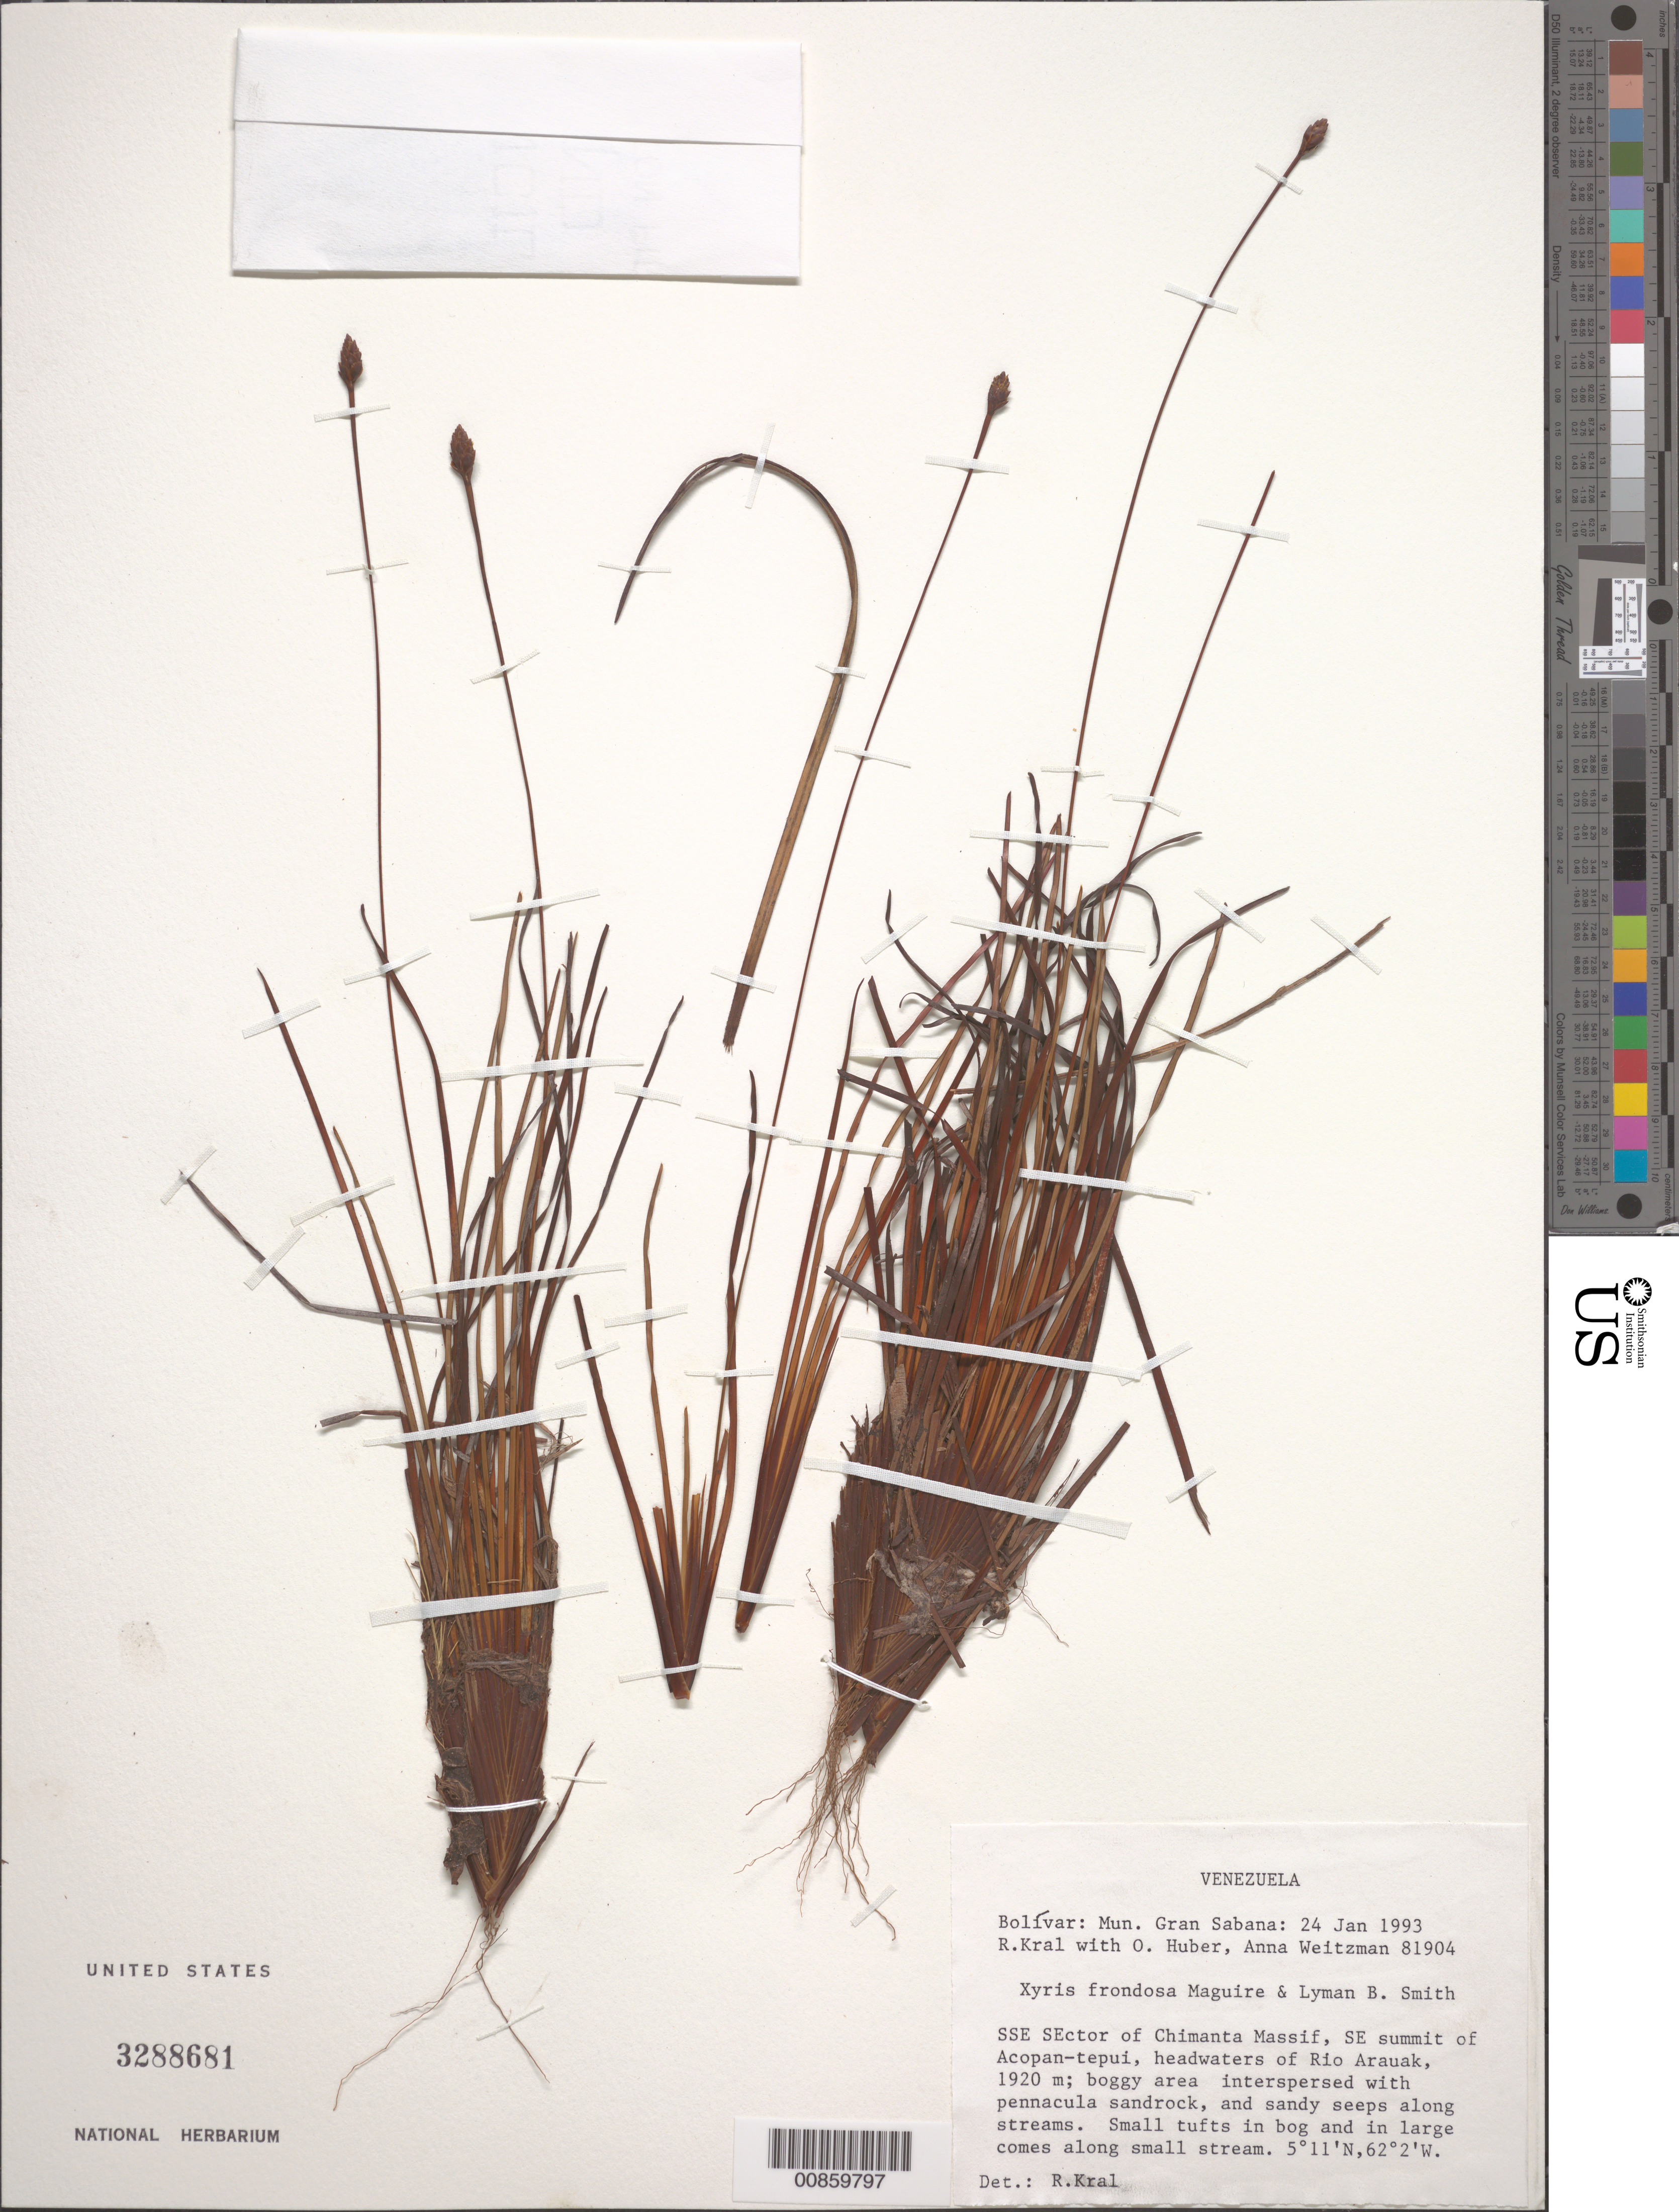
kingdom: Plantae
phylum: Tracheophyta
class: Liliopsida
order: Poales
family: Xyridaceae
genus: Xyris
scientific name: Xyris frondosa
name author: Maguire & L.B. Sm.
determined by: Kral, Robert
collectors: R. Kral, O. Huber & A. L. Weitzman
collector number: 81904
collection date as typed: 24-Jan-93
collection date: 1993-01-24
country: Venezuela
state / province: Bolívar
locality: Mun. Gran Sabana: Chimantá Massif, SSE sector. SE summit of Acopán-tepuí, headwaters of Río Arauák.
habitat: Boggy area interspersed with pennacula sandrock, and sandy seeps along streams.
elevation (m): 1920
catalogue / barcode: US 3288681